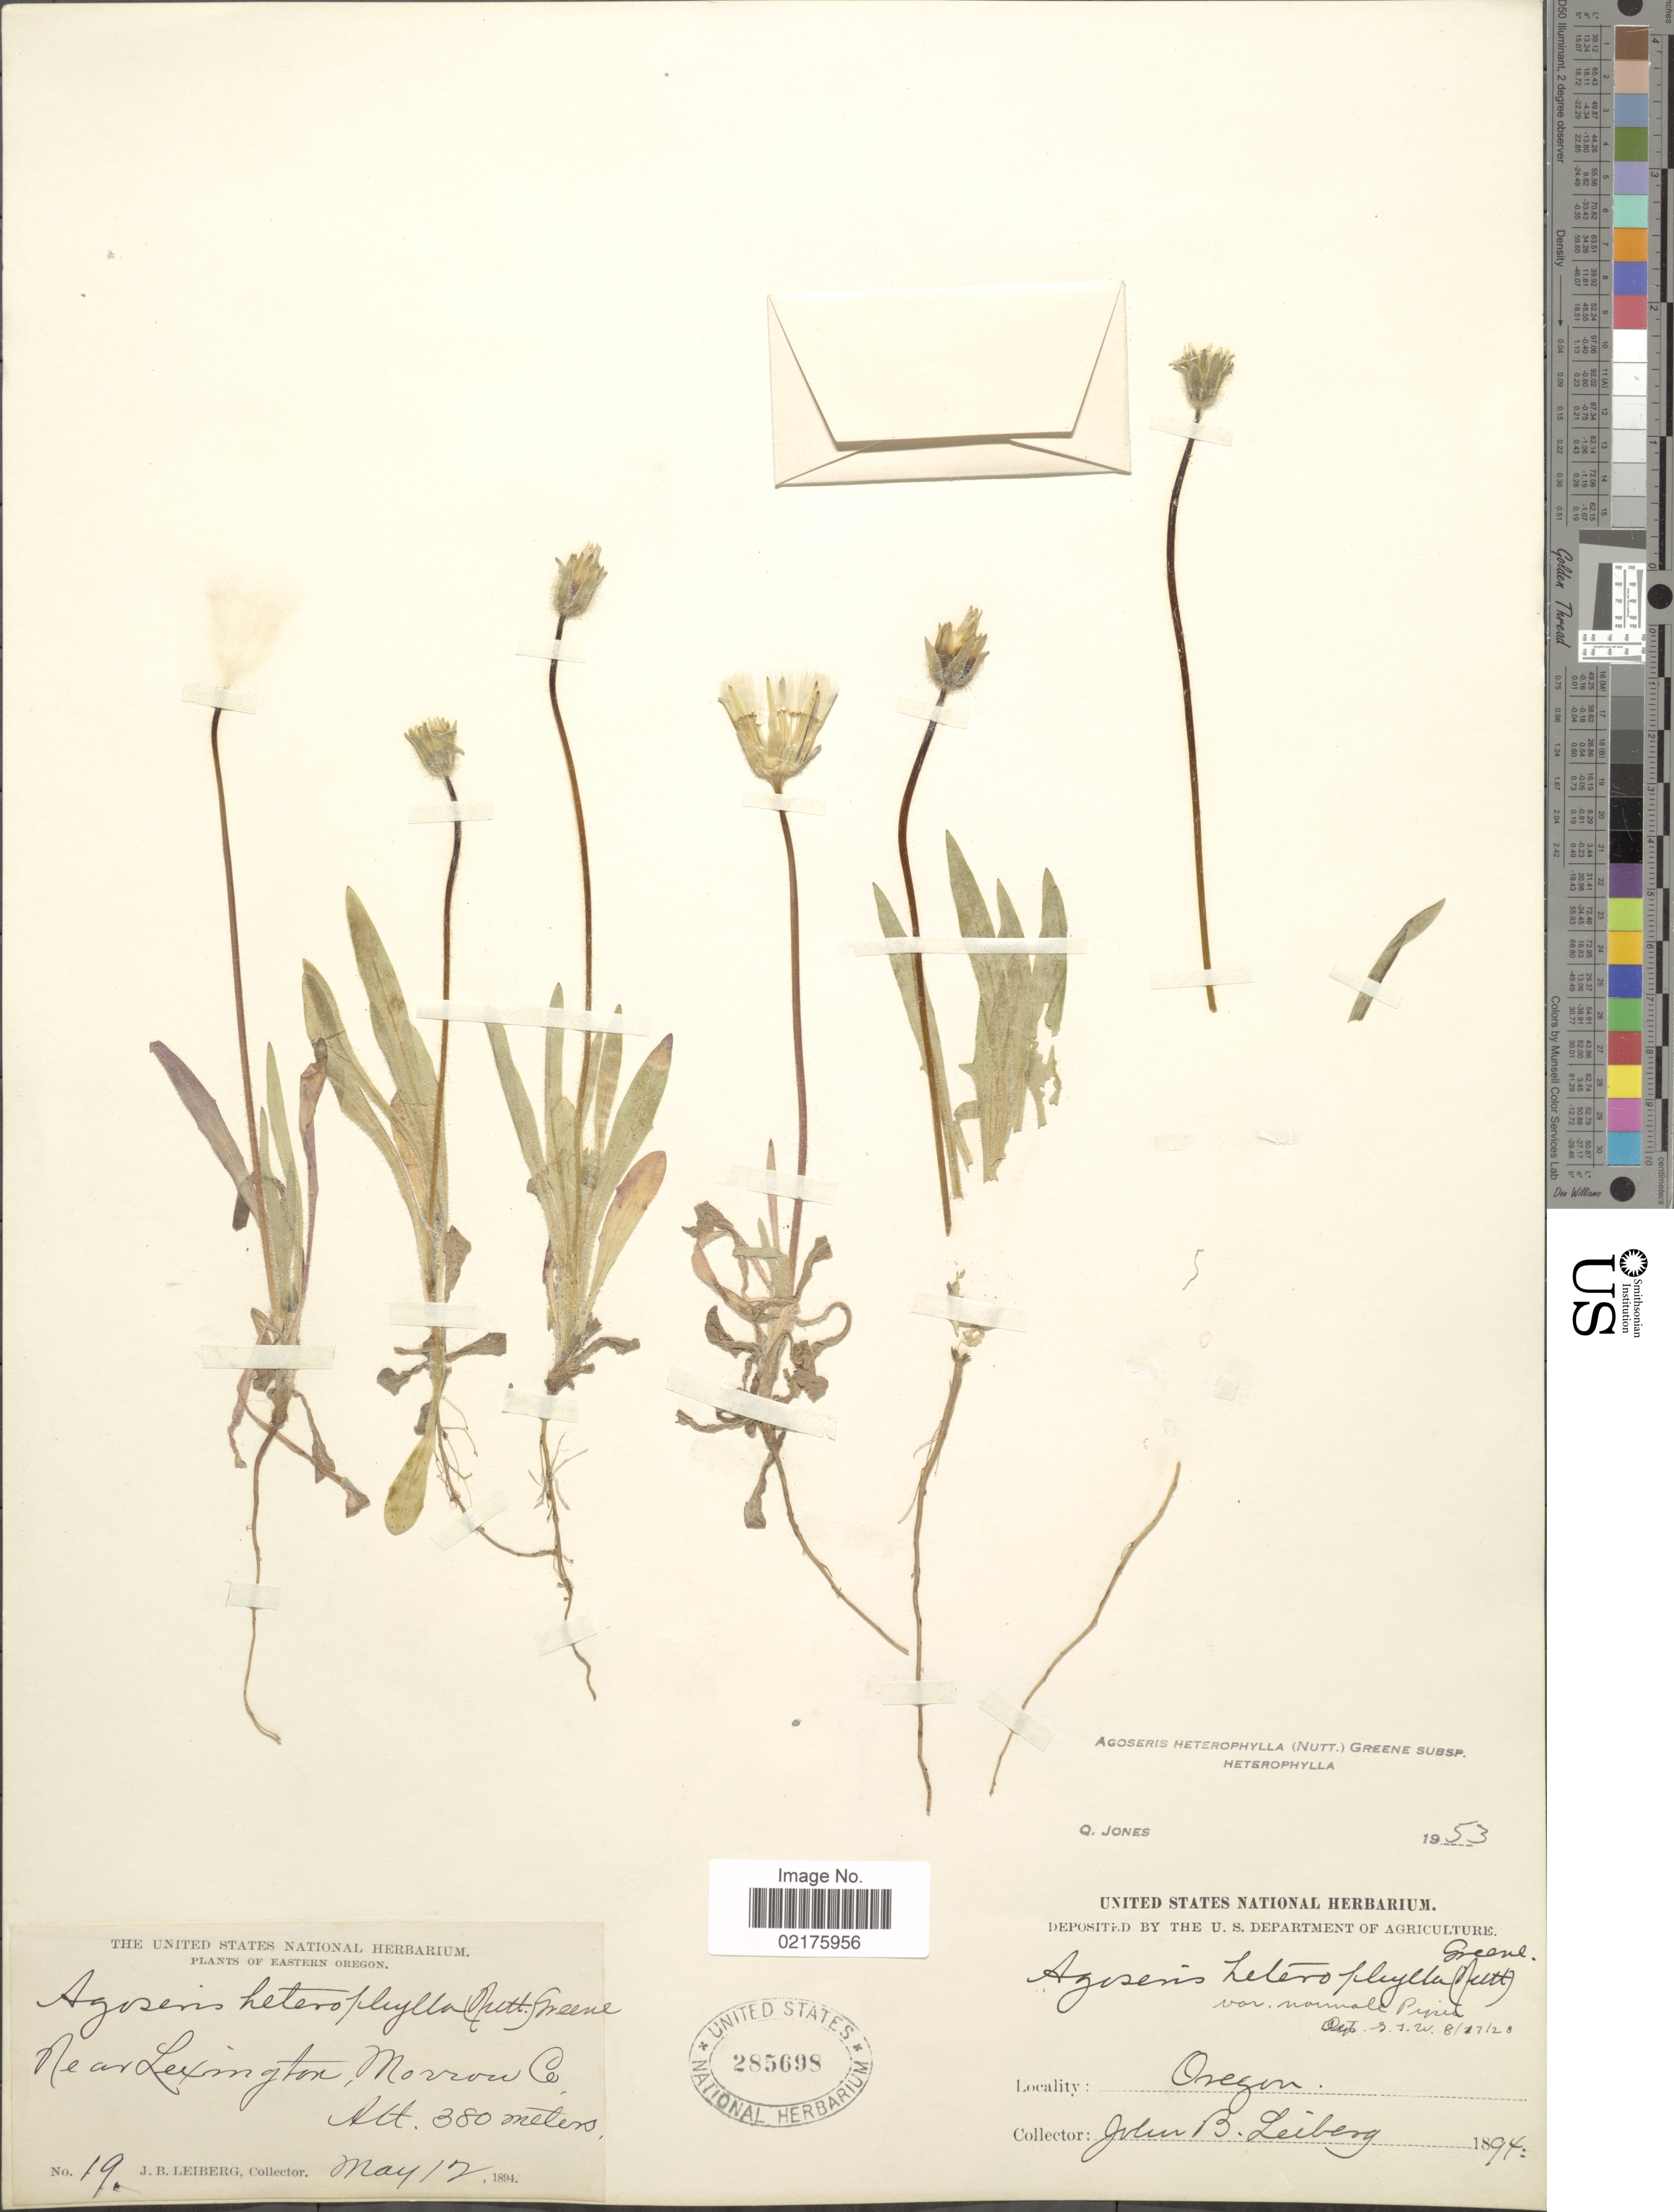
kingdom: Plantae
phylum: Tracheophyta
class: Magnoliopsida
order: Asterales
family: Asteraceae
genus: Agoseris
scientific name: Agoseris grandiflora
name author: (Nutt.) Greene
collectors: J. B. Leiberg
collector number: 19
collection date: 1894-05-12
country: United States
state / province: Oregon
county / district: Morrow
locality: Eastern Oregon, near Lexington, Morrow Co.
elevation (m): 380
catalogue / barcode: US 285698